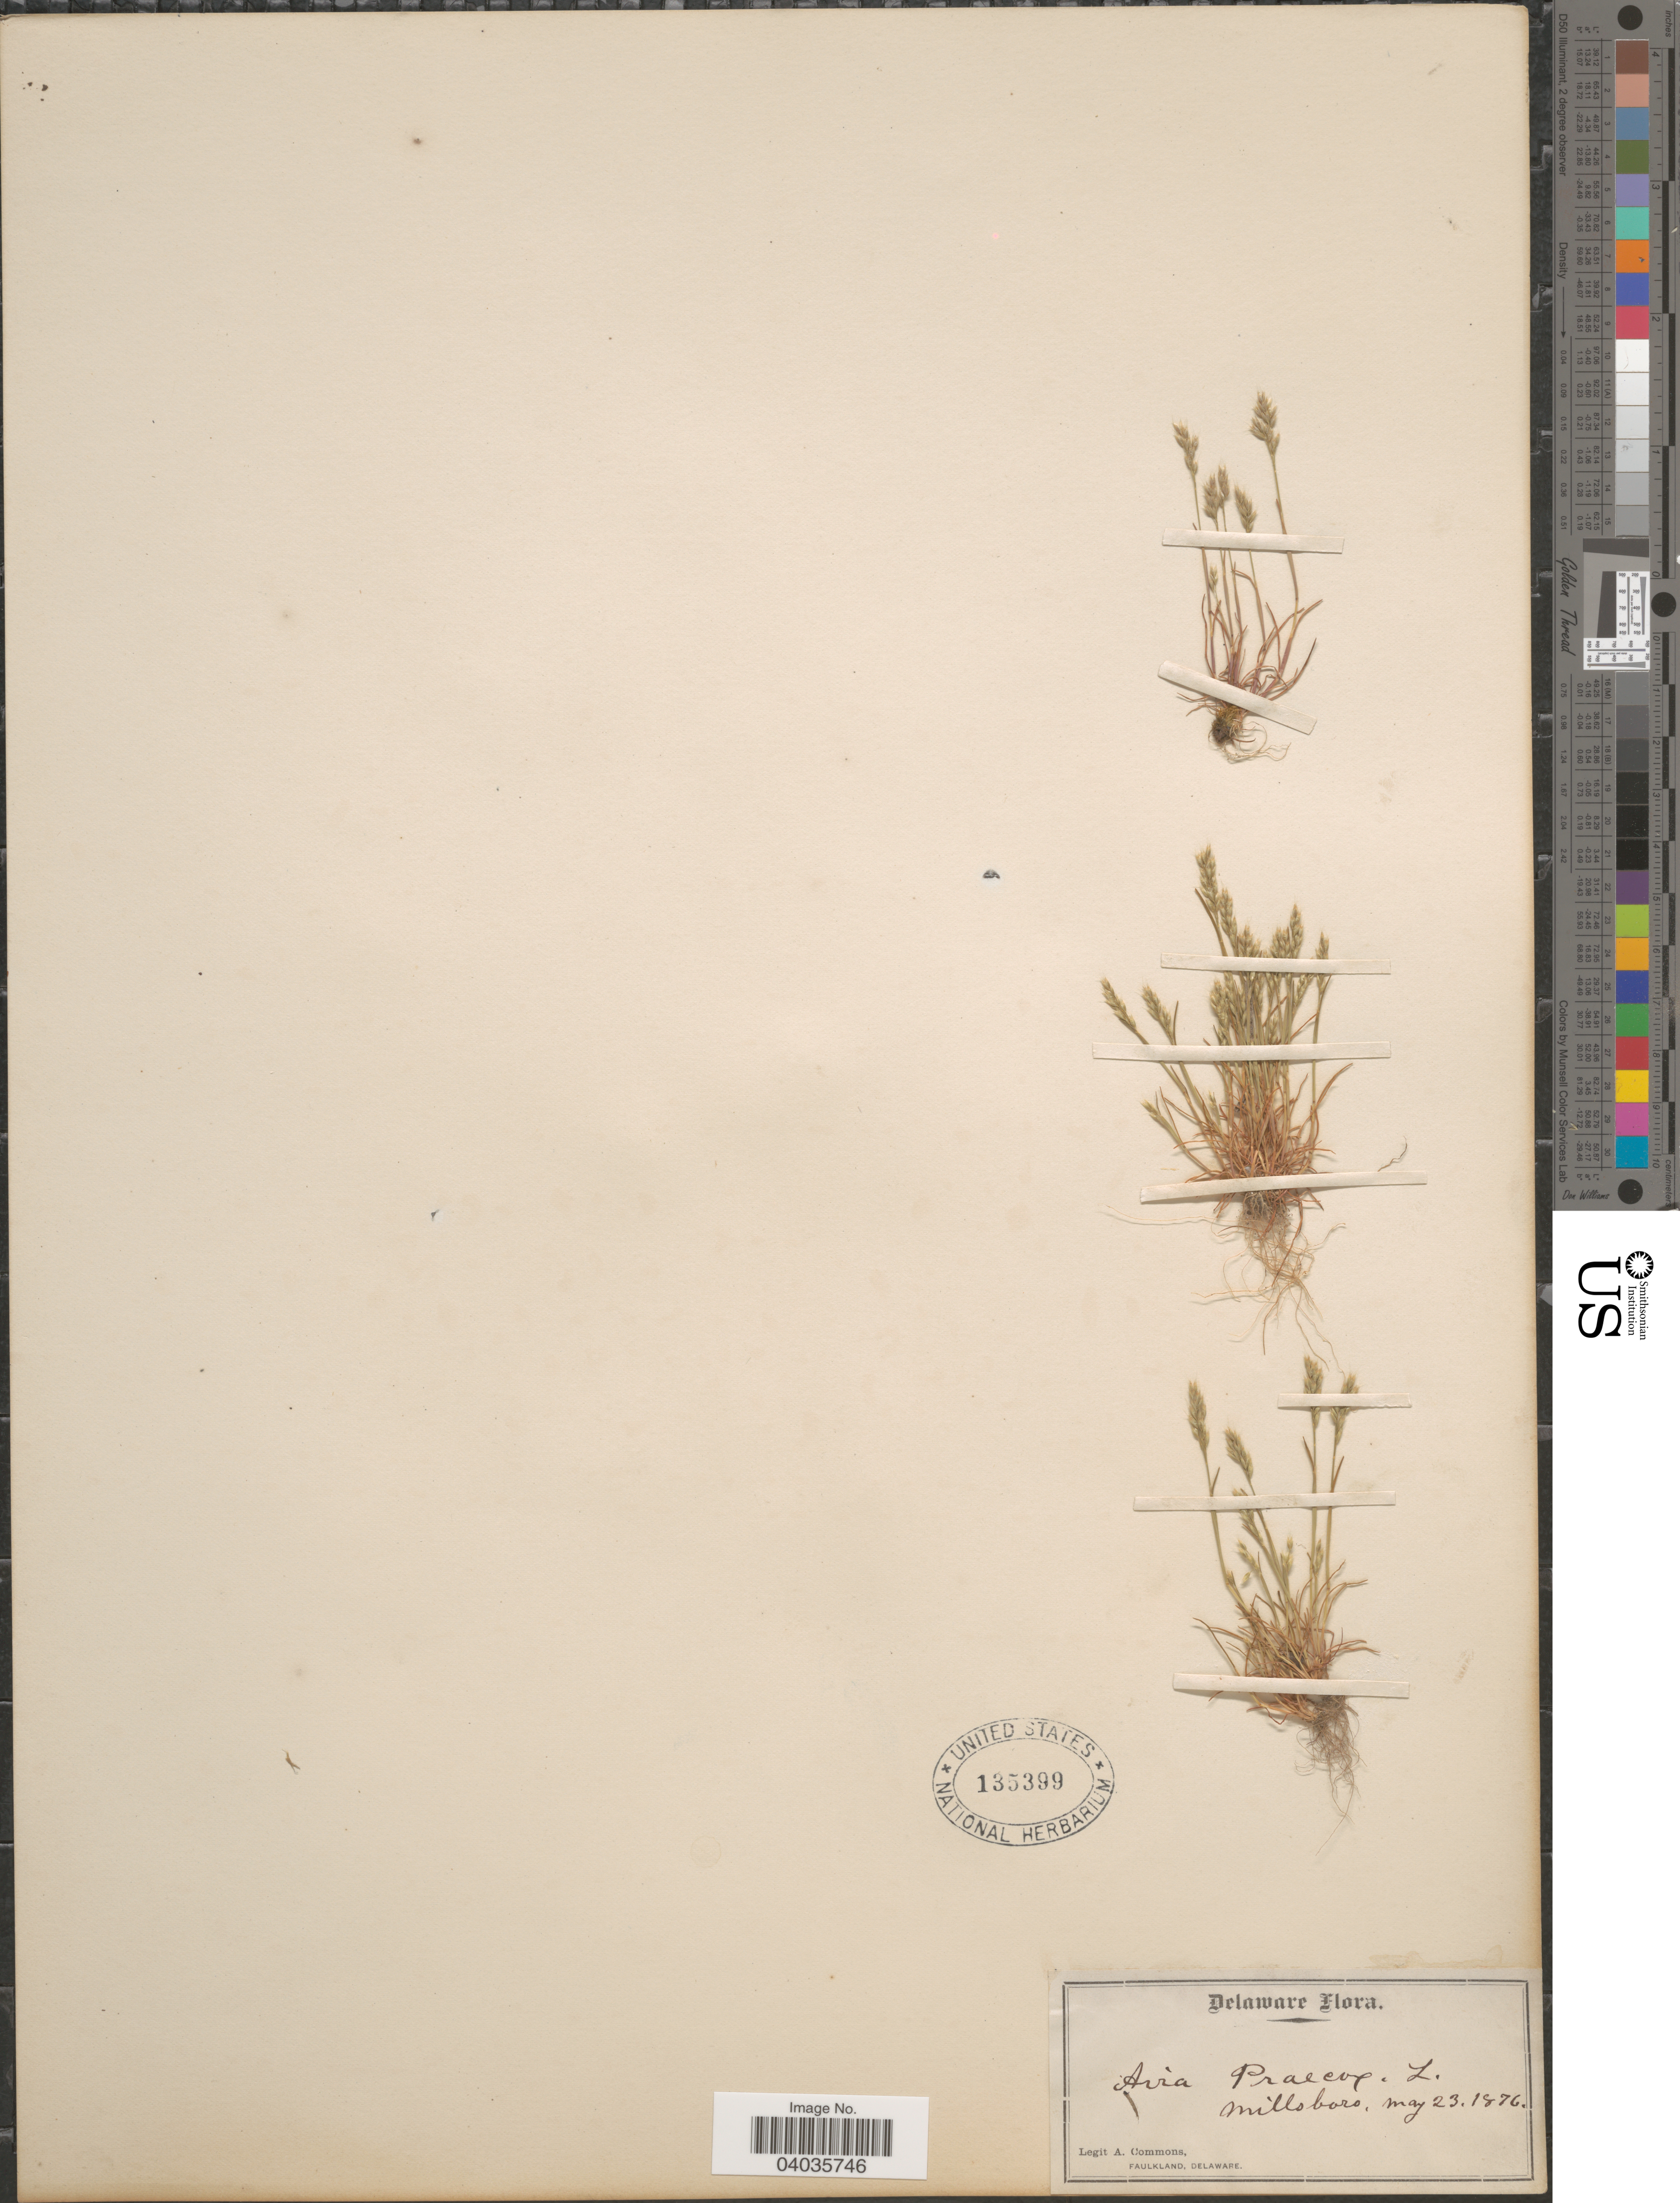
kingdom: Plantae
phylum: Tracheophyta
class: Liliopsida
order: Poales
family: Poaceae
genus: Aira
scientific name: Aira praecox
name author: L.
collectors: A. Commons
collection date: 1876-05-23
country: United States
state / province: Delaware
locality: Millsboro.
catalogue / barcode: US 135399